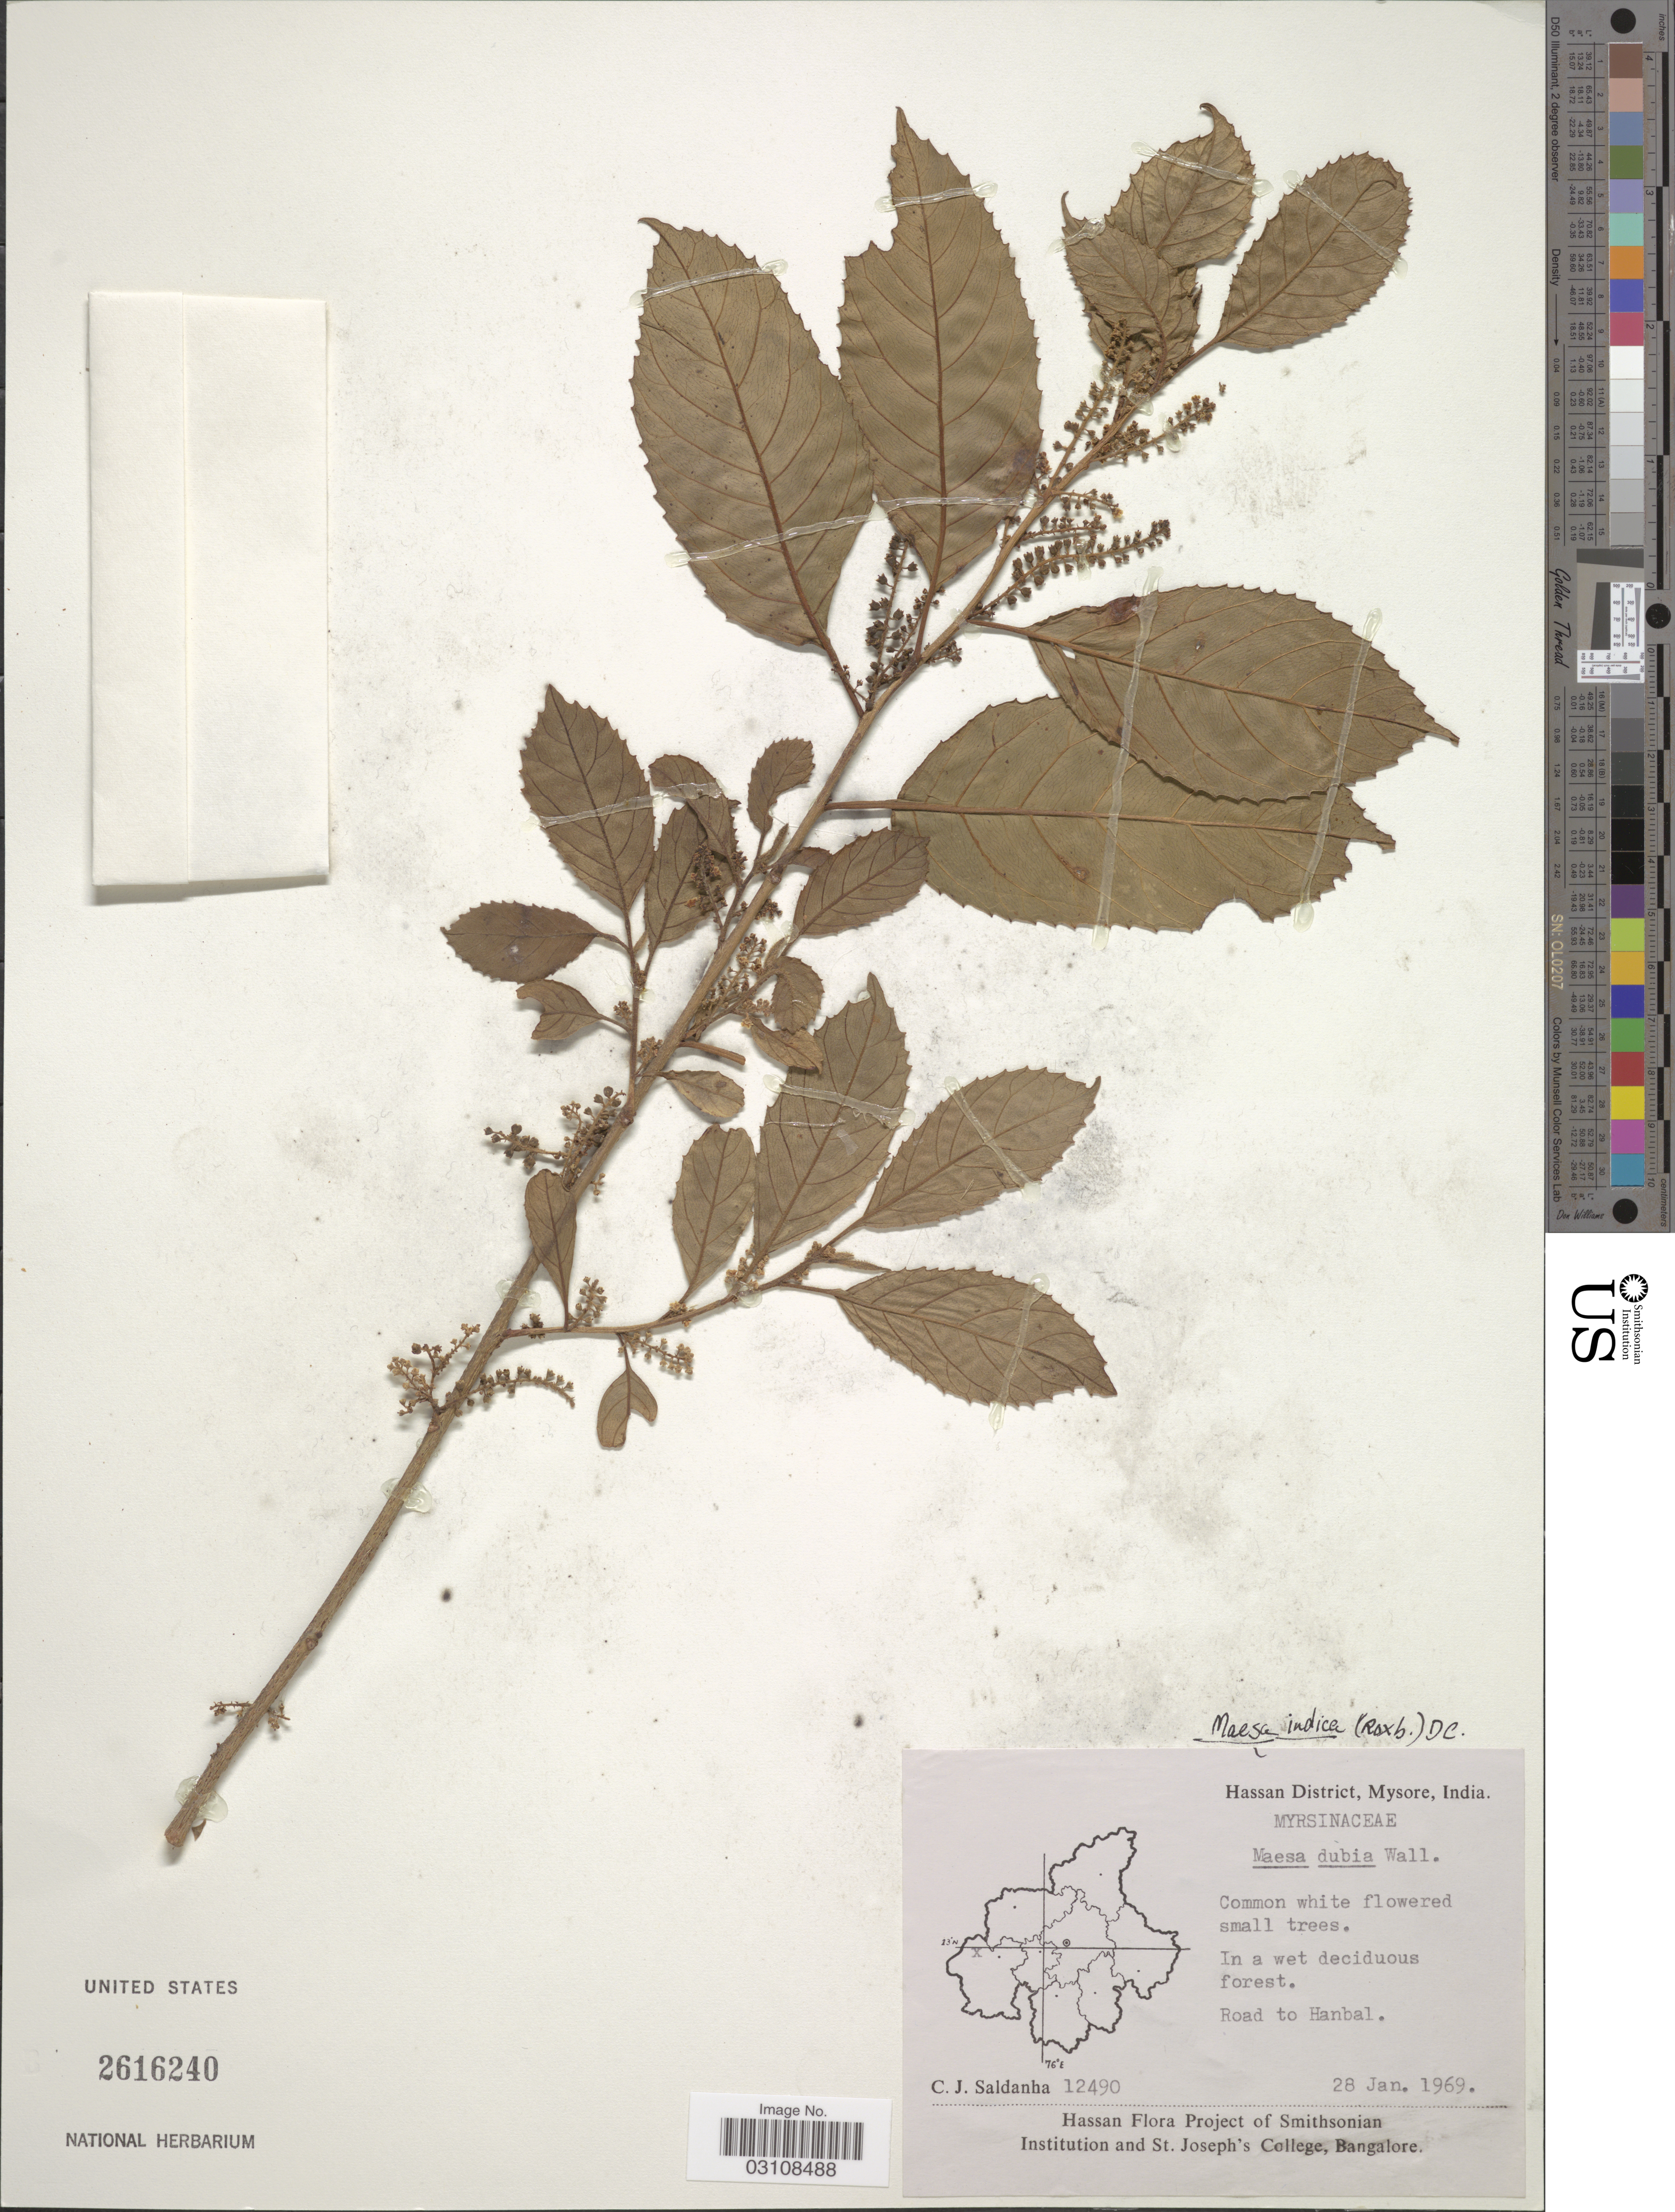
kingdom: Plantae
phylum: Tracheophyta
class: Magnoliopsida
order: Ericales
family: Primulaceae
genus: Maesa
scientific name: Maesa indica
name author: (Roxb.) A. DC.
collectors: C. J. Saldanha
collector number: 12490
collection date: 1969-01-28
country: India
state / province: Karnataka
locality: Hassan District, Mysore. Road to Hanbal.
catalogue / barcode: US 2616240